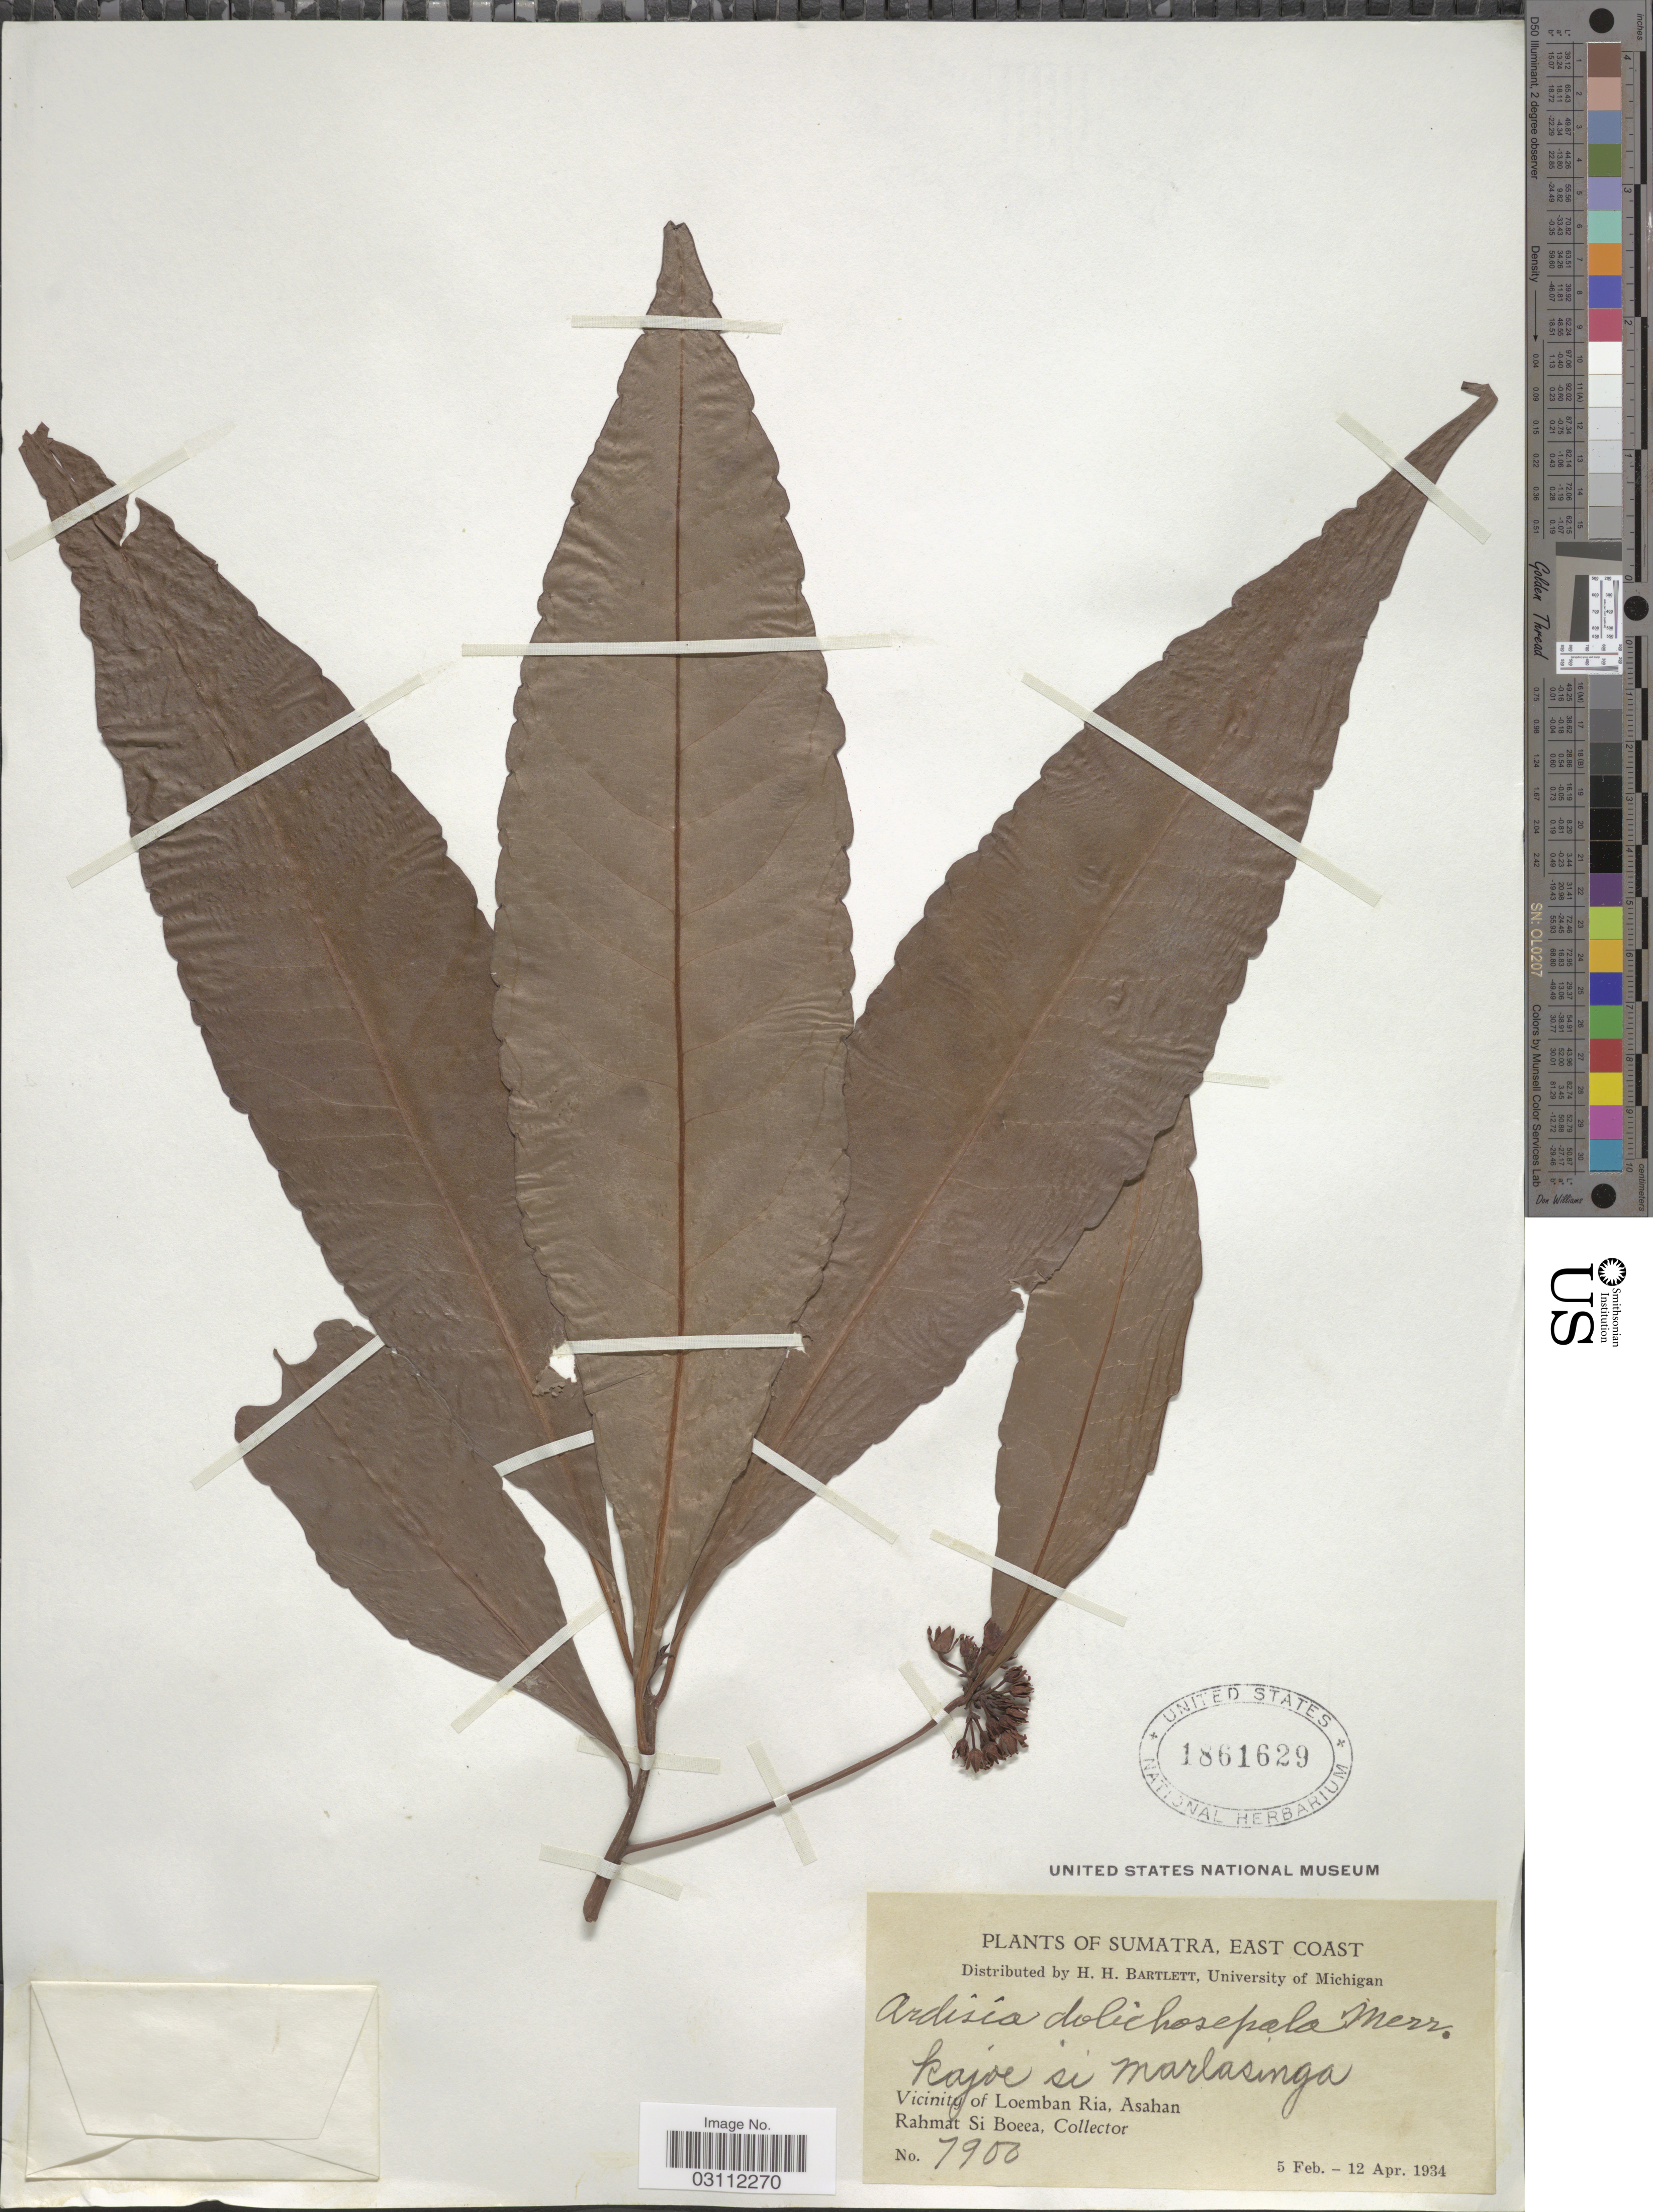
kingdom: Plantae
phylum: Tracheophyta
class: Magnoliopsida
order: Ericales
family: Primulaceae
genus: Ardisia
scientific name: Ardisia dolichosepala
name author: Merr.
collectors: Rahmat Si Boeea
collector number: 7900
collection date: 1934-02-05/1934-04-12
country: Indonesia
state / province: Sumatra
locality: East Coast. Vicinity of Loemban Ria, Asahan.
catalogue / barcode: US 1861629